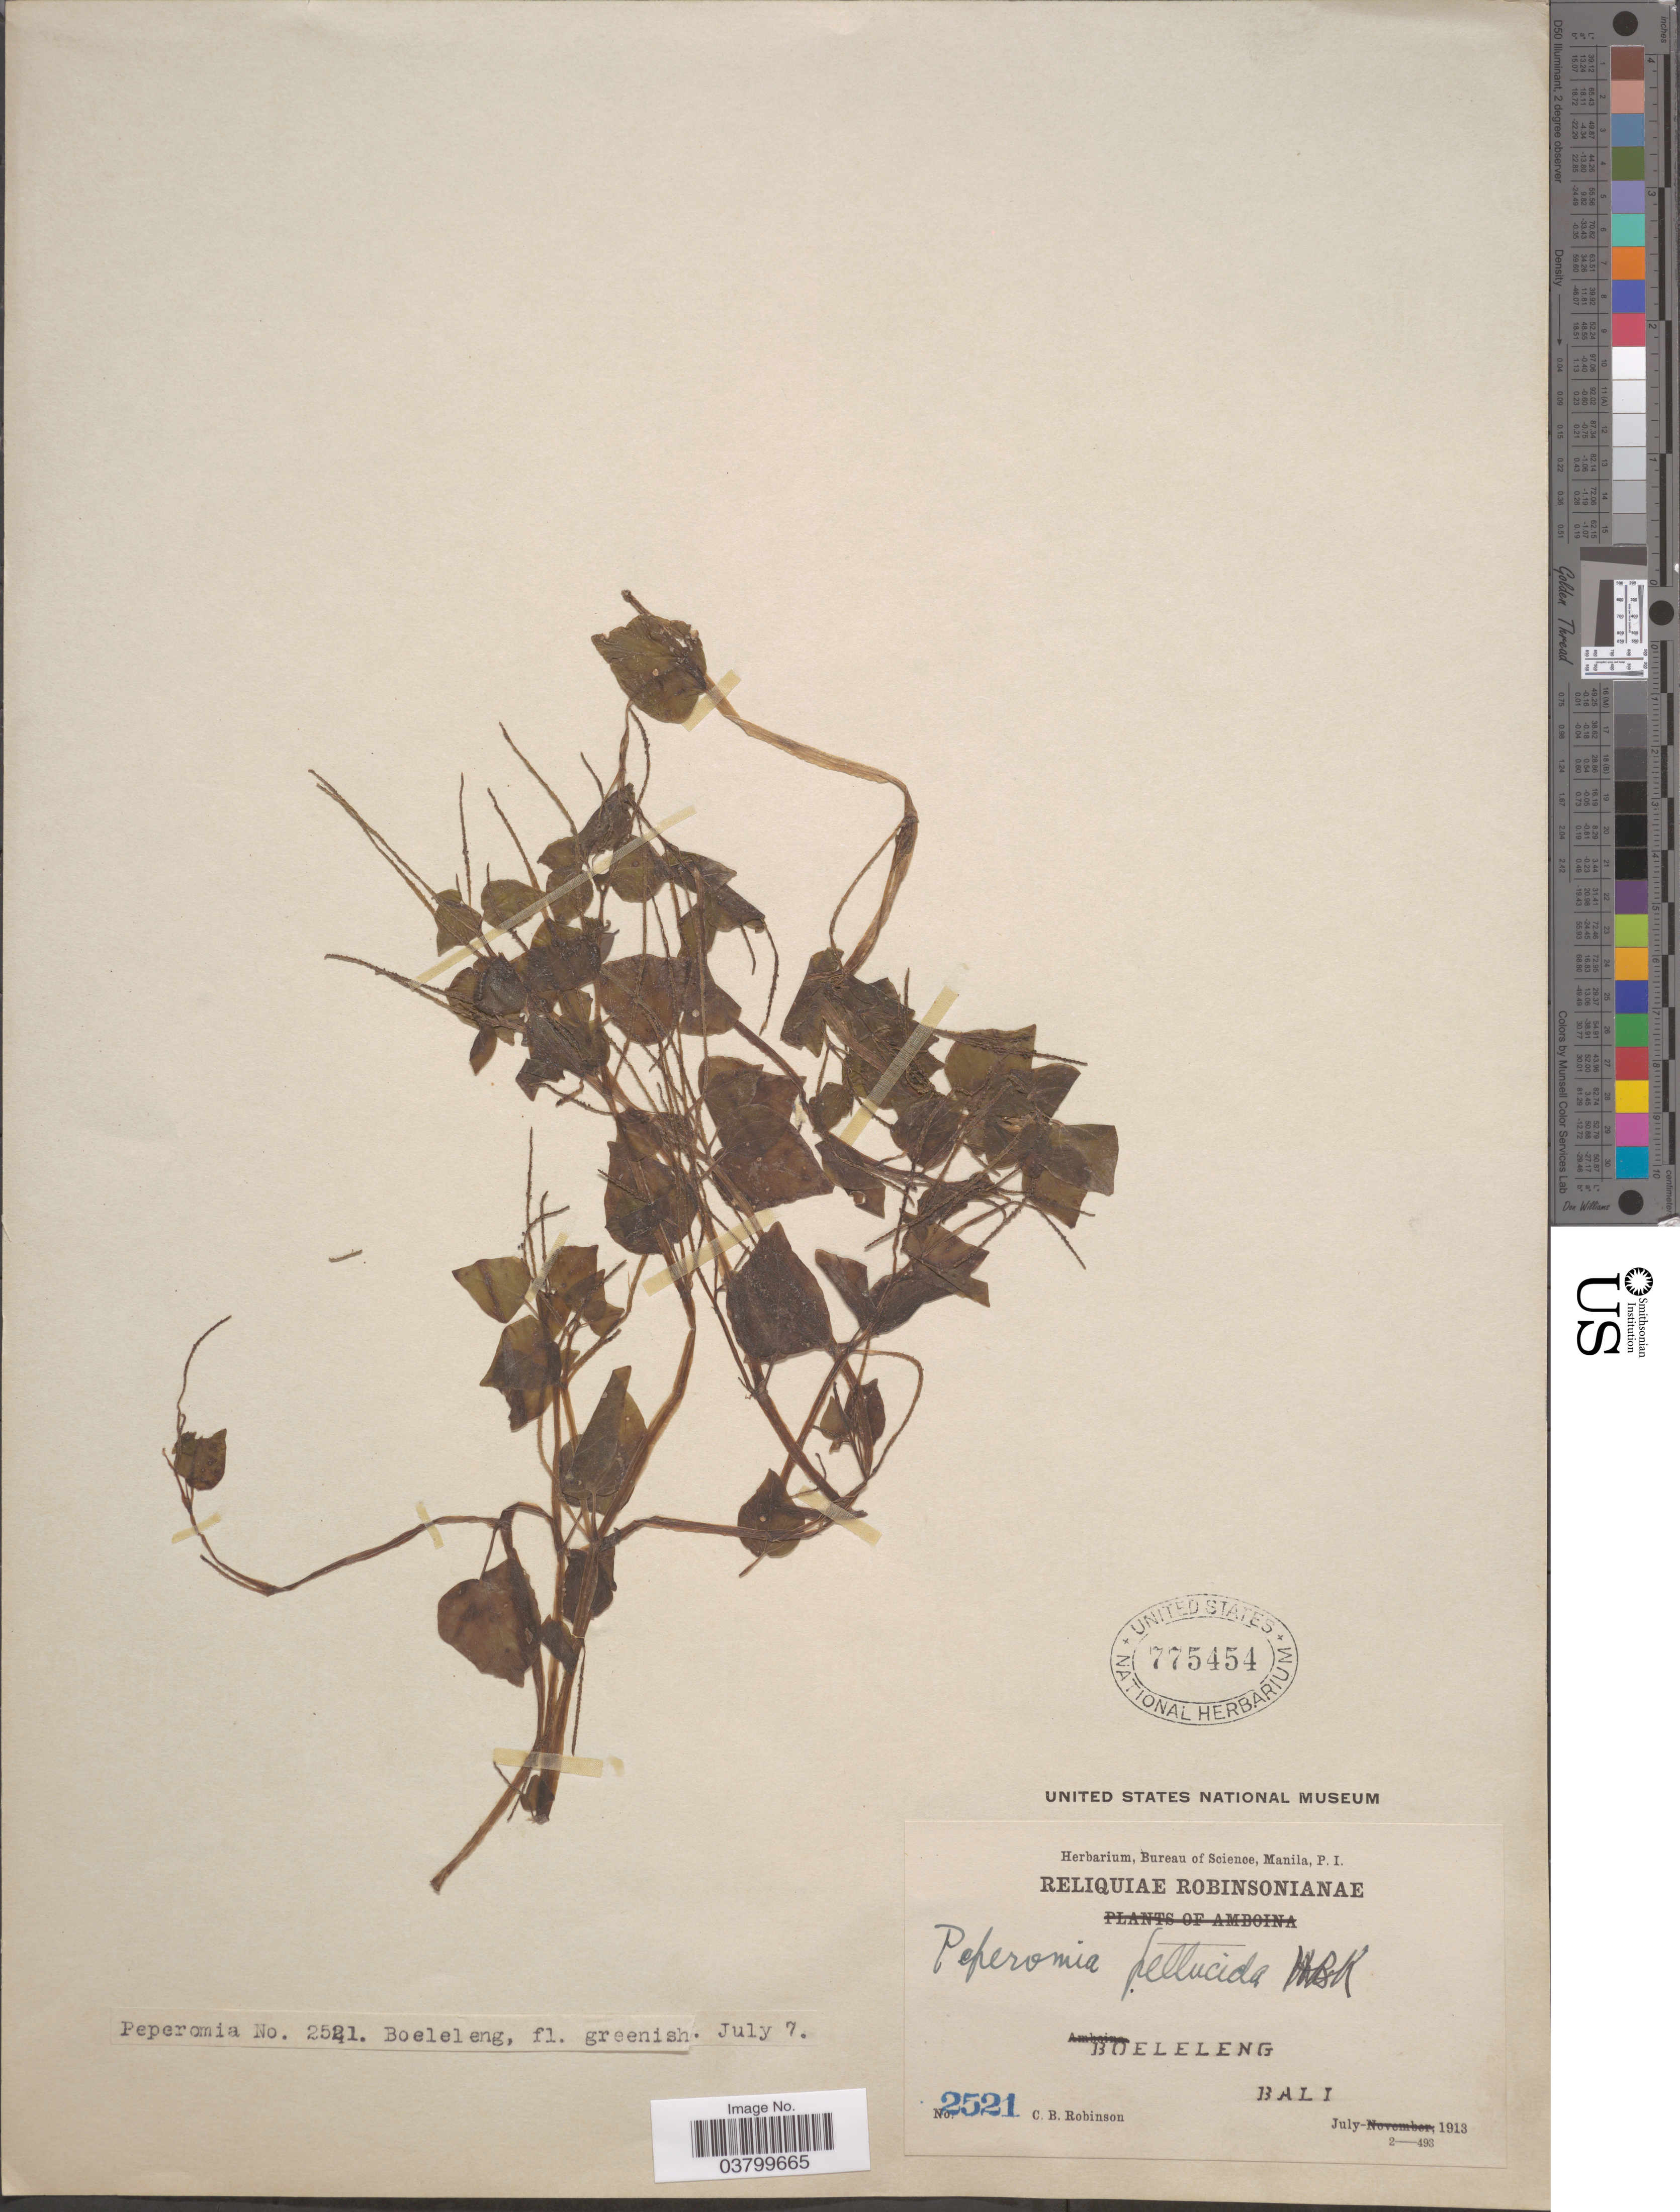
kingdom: Plantae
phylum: Tracheophyta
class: Magnoliopsida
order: Piperales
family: Piperaceae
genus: Peperomia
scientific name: Peperomia pellucida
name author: (L.) Kunth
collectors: C. Robinson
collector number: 2521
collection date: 1913-07-07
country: Indonesia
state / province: Nusa Tenggara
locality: Boeleleng. Bali.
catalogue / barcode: US 775454